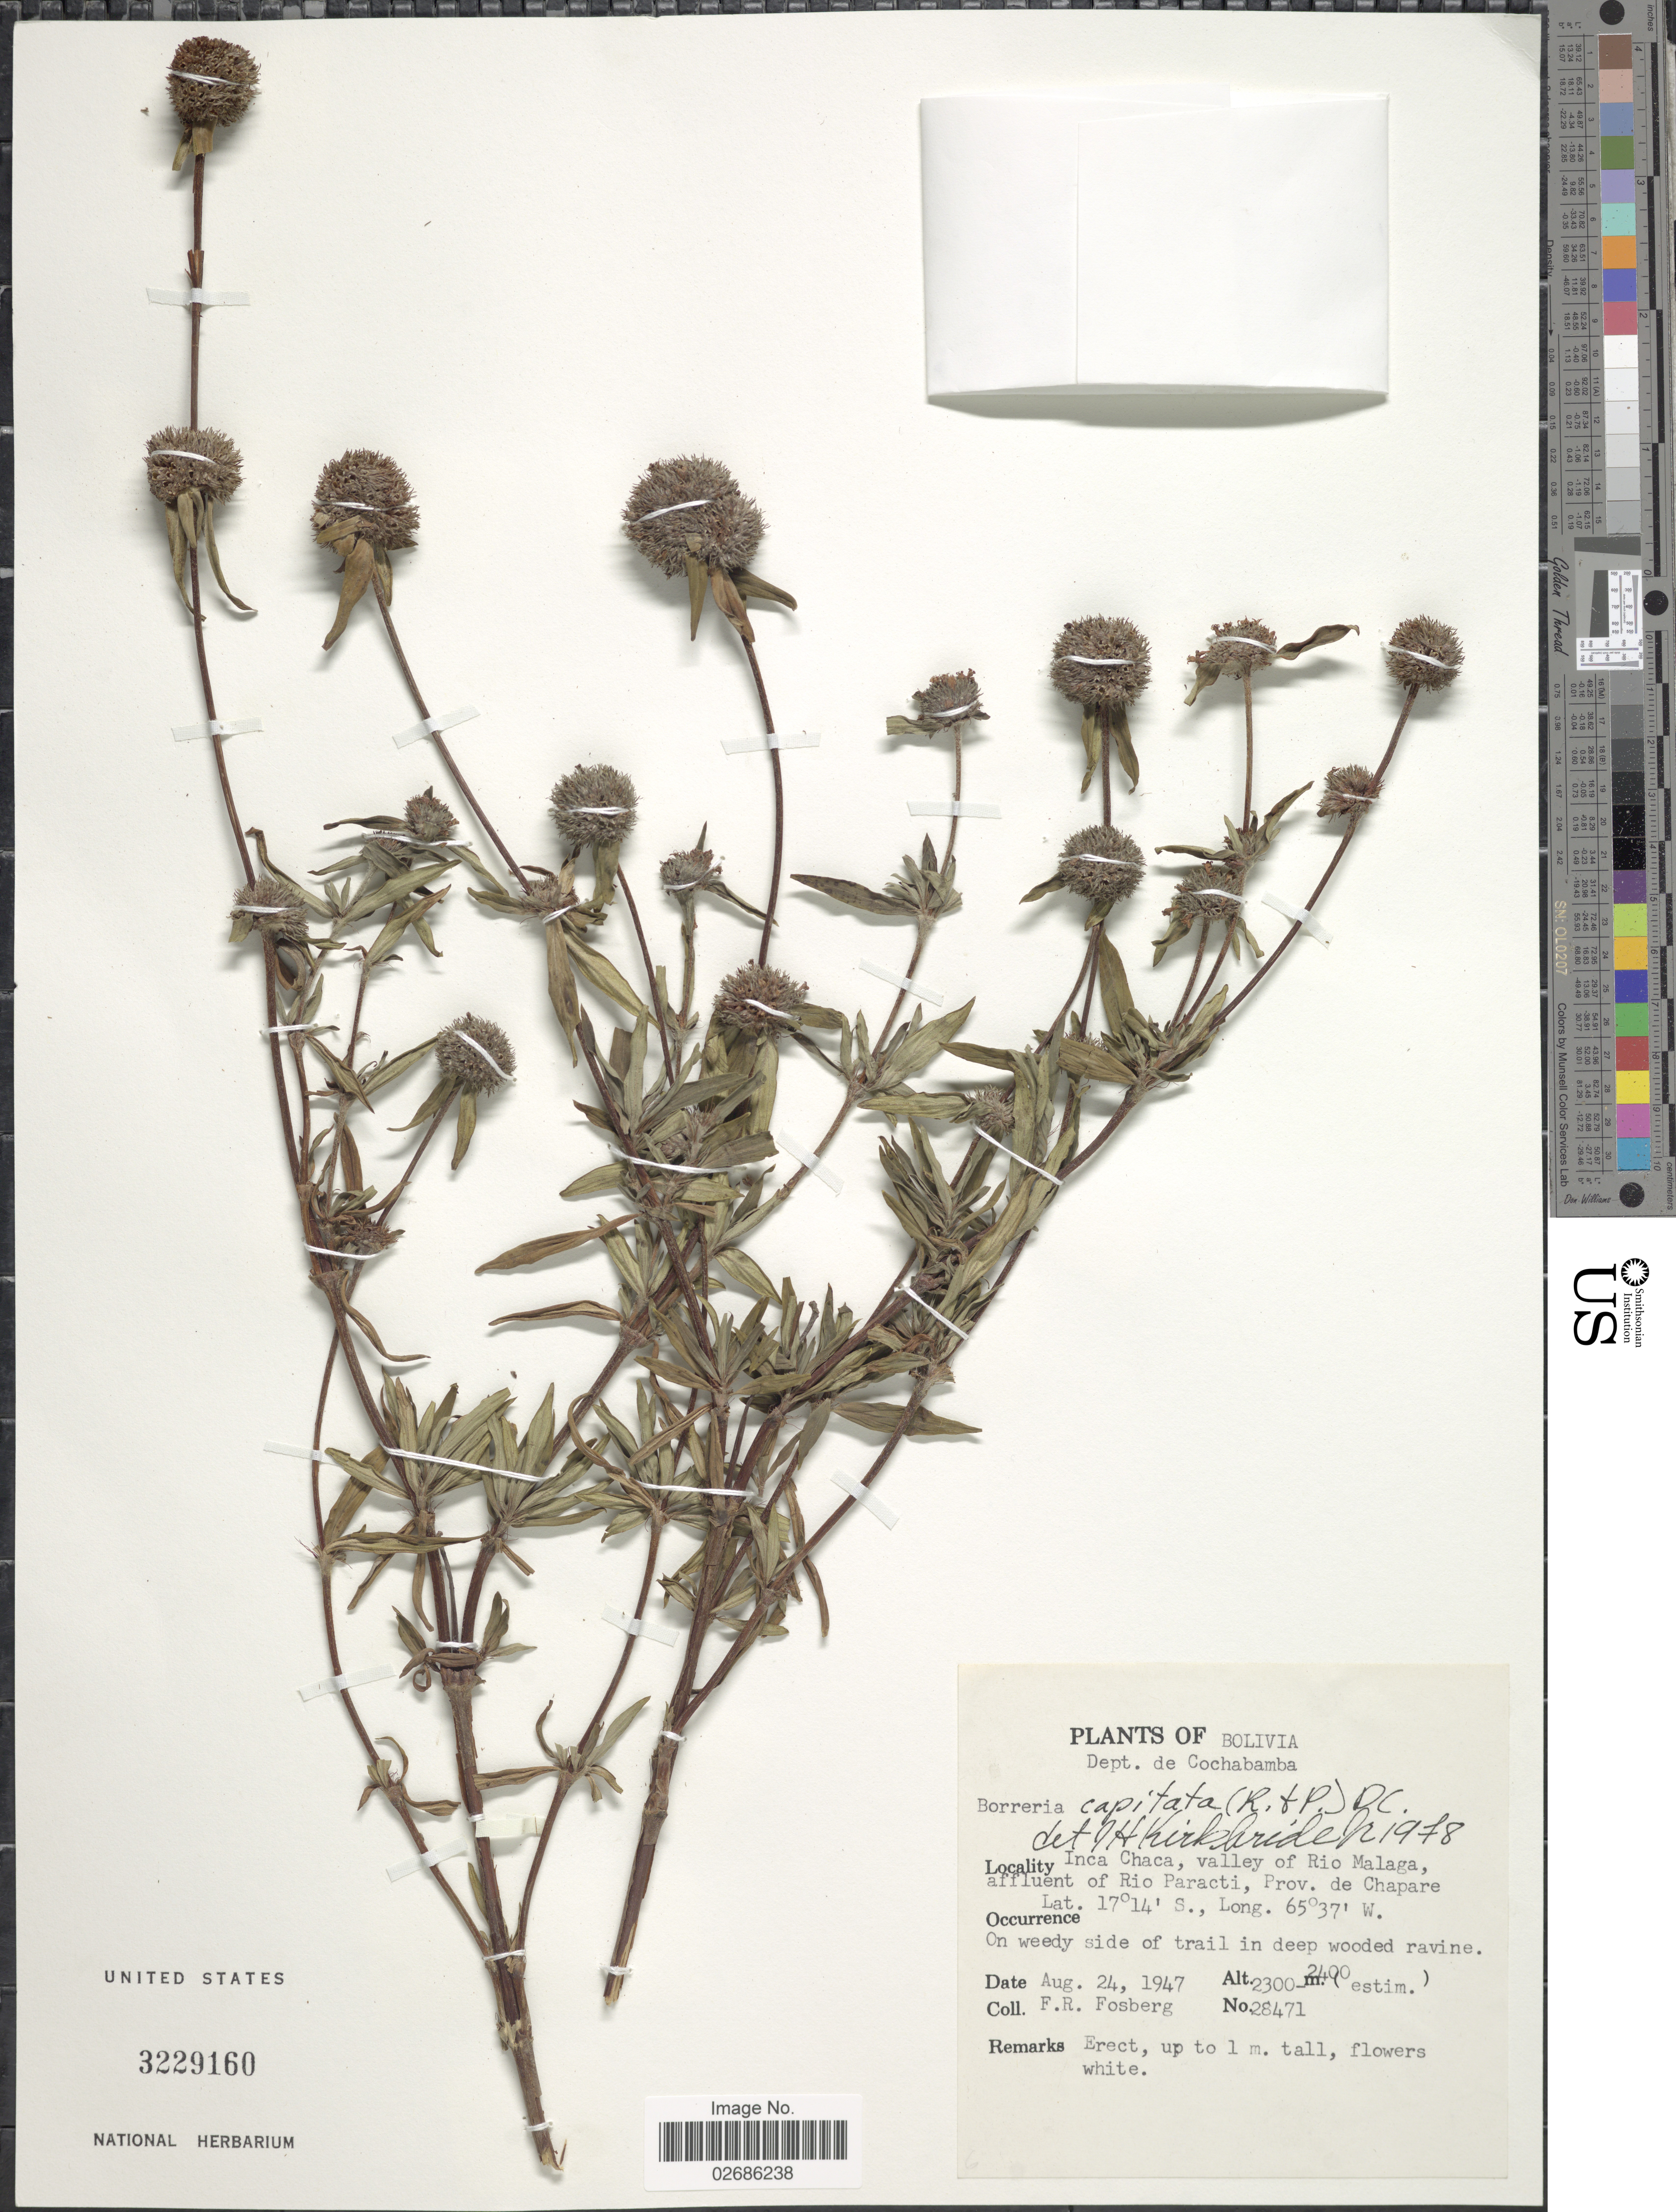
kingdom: Plantae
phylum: Tracheophyta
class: Magnoliopsida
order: Gentianales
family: Rubiaceae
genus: Borreria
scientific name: Borreria capitata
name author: (Ruiz & Pav.) DC.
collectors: F. R. Fosberg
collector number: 28471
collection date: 1947-08-24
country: Bolivia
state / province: Cochabamba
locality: Dept. de Cochabamba, Inca Chaca, valley of Rio Malaga, affluent of Rio Paracti, Prov. de Chapare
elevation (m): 2300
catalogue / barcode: US 3229160